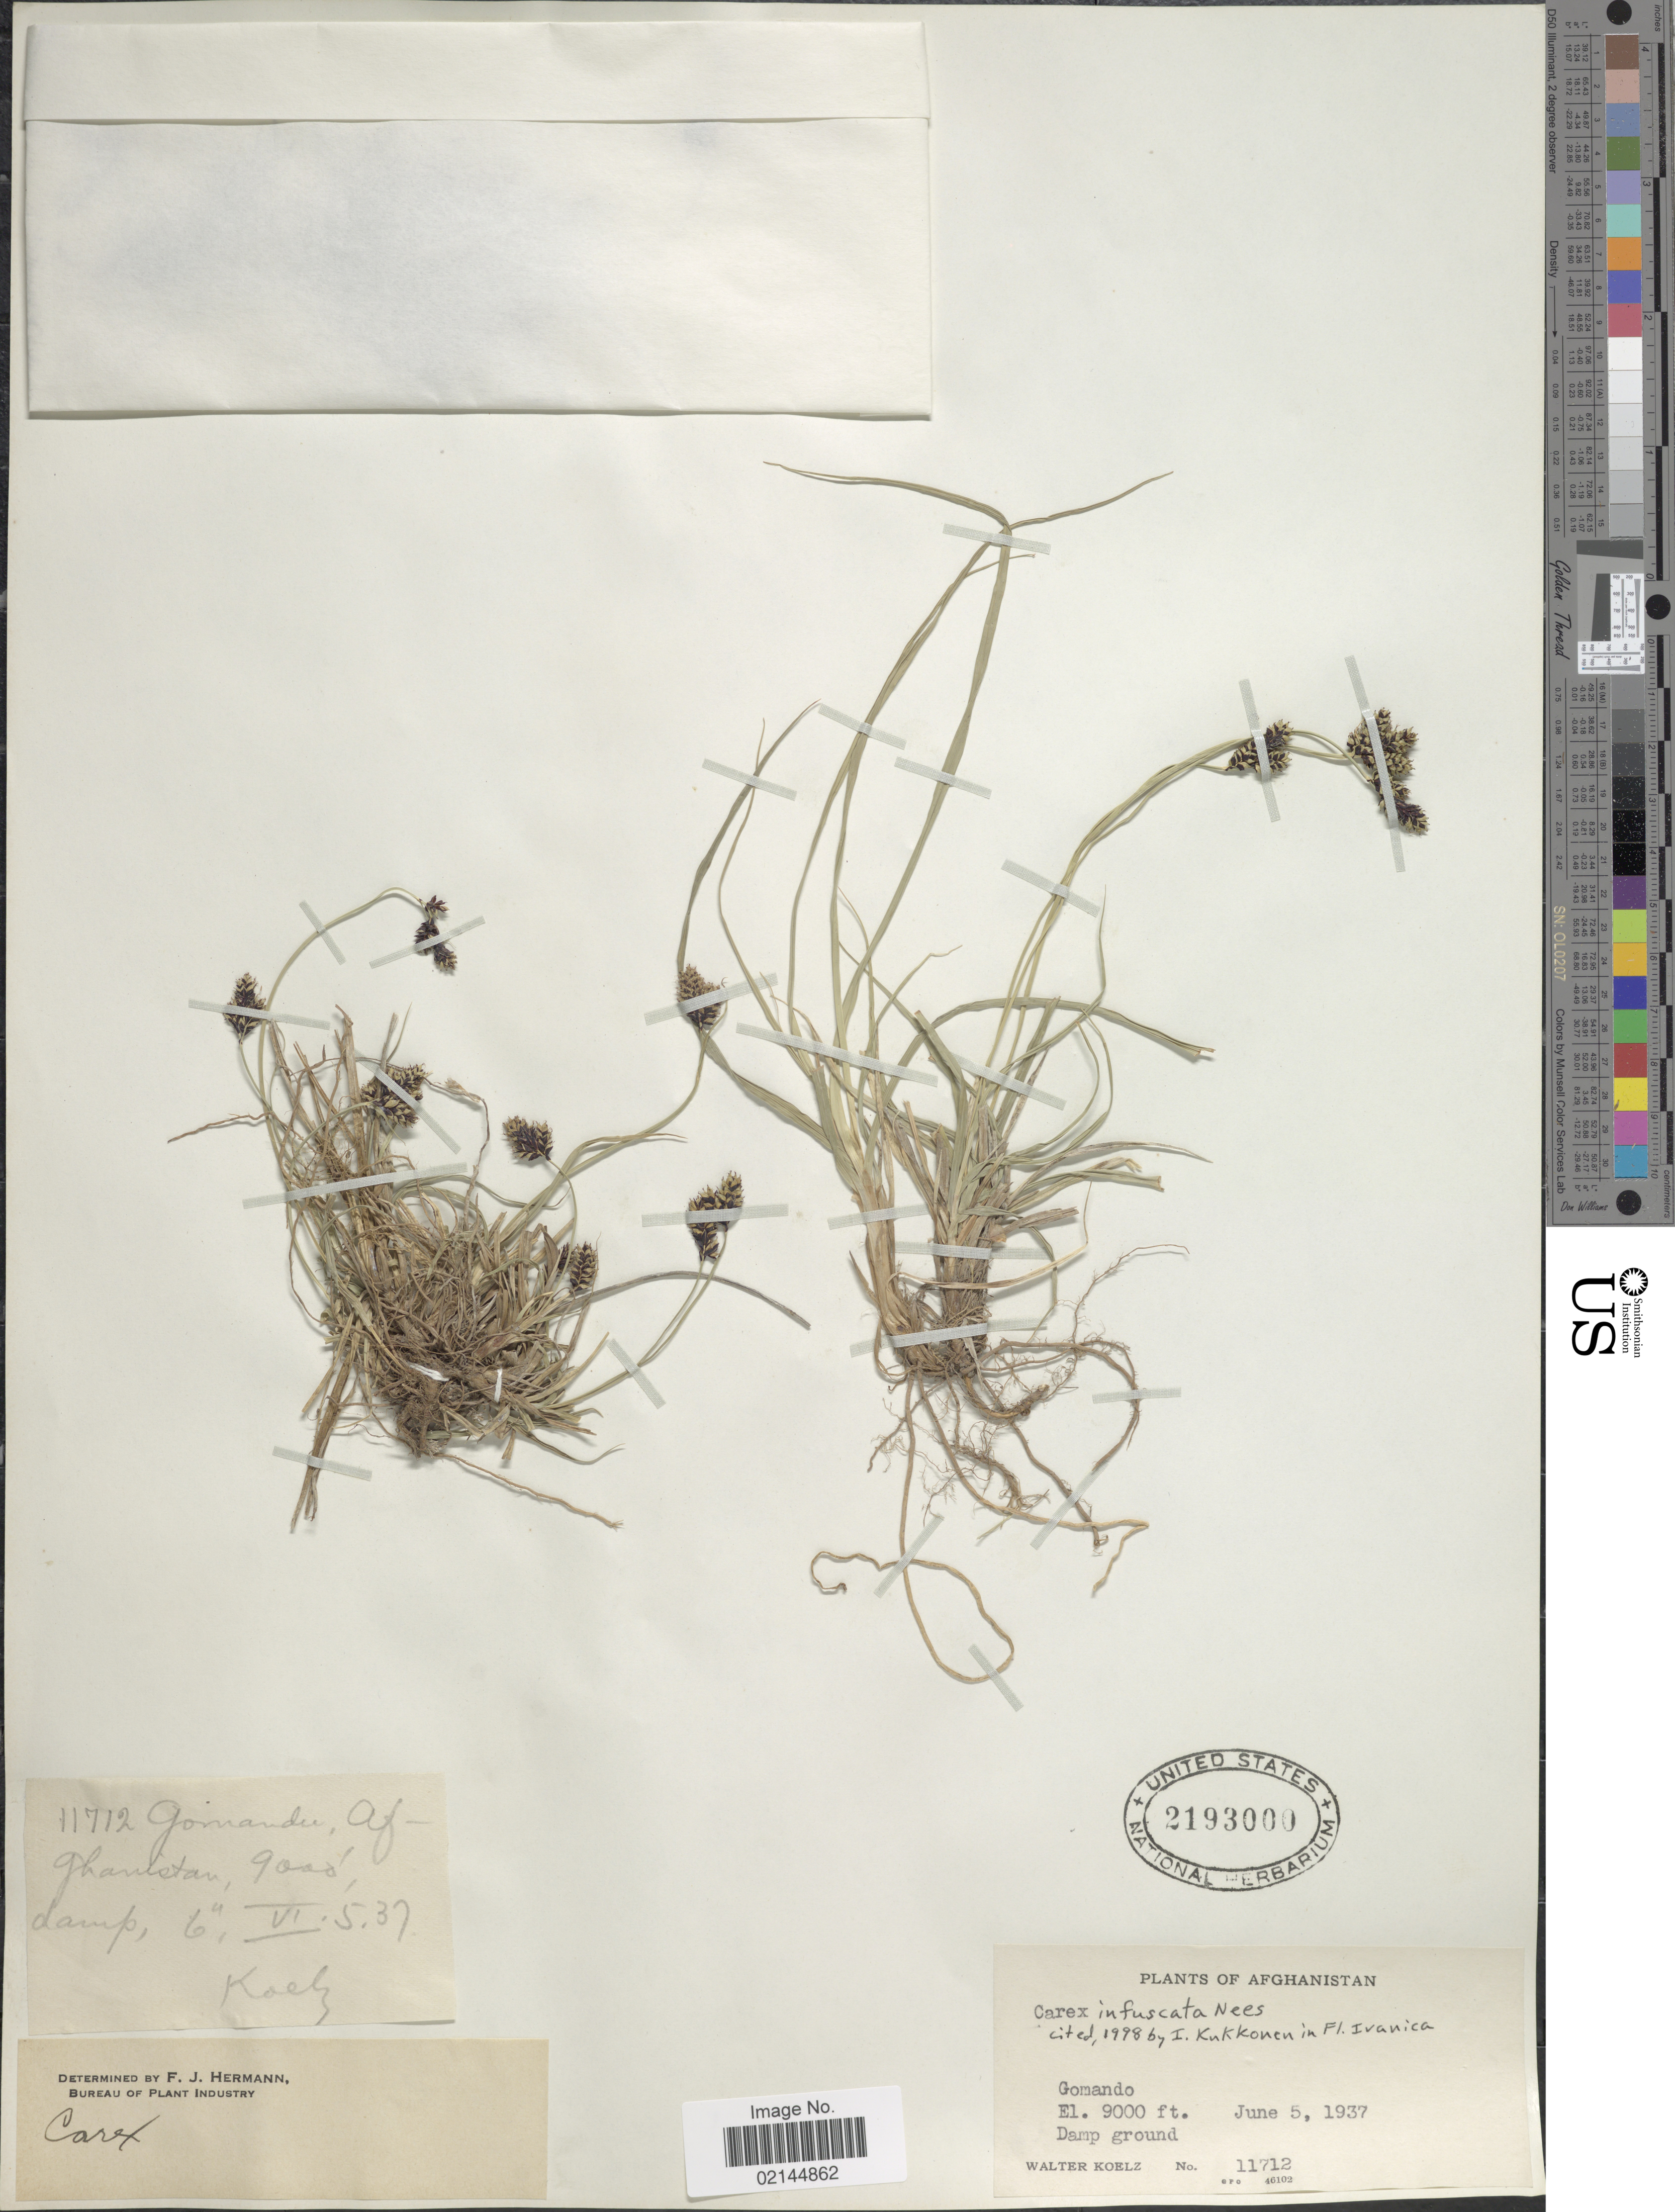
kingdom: Plantae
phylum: Tracheophyta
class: Liliopsida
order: Poales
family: Cyperaceae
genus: Carex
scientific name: Carex infuscata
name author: Nees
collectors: W. N. Koelz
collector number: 11712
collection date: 1937-06-05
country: Afghanistan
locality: Gomando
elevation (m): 2743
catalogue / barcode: US 2193000